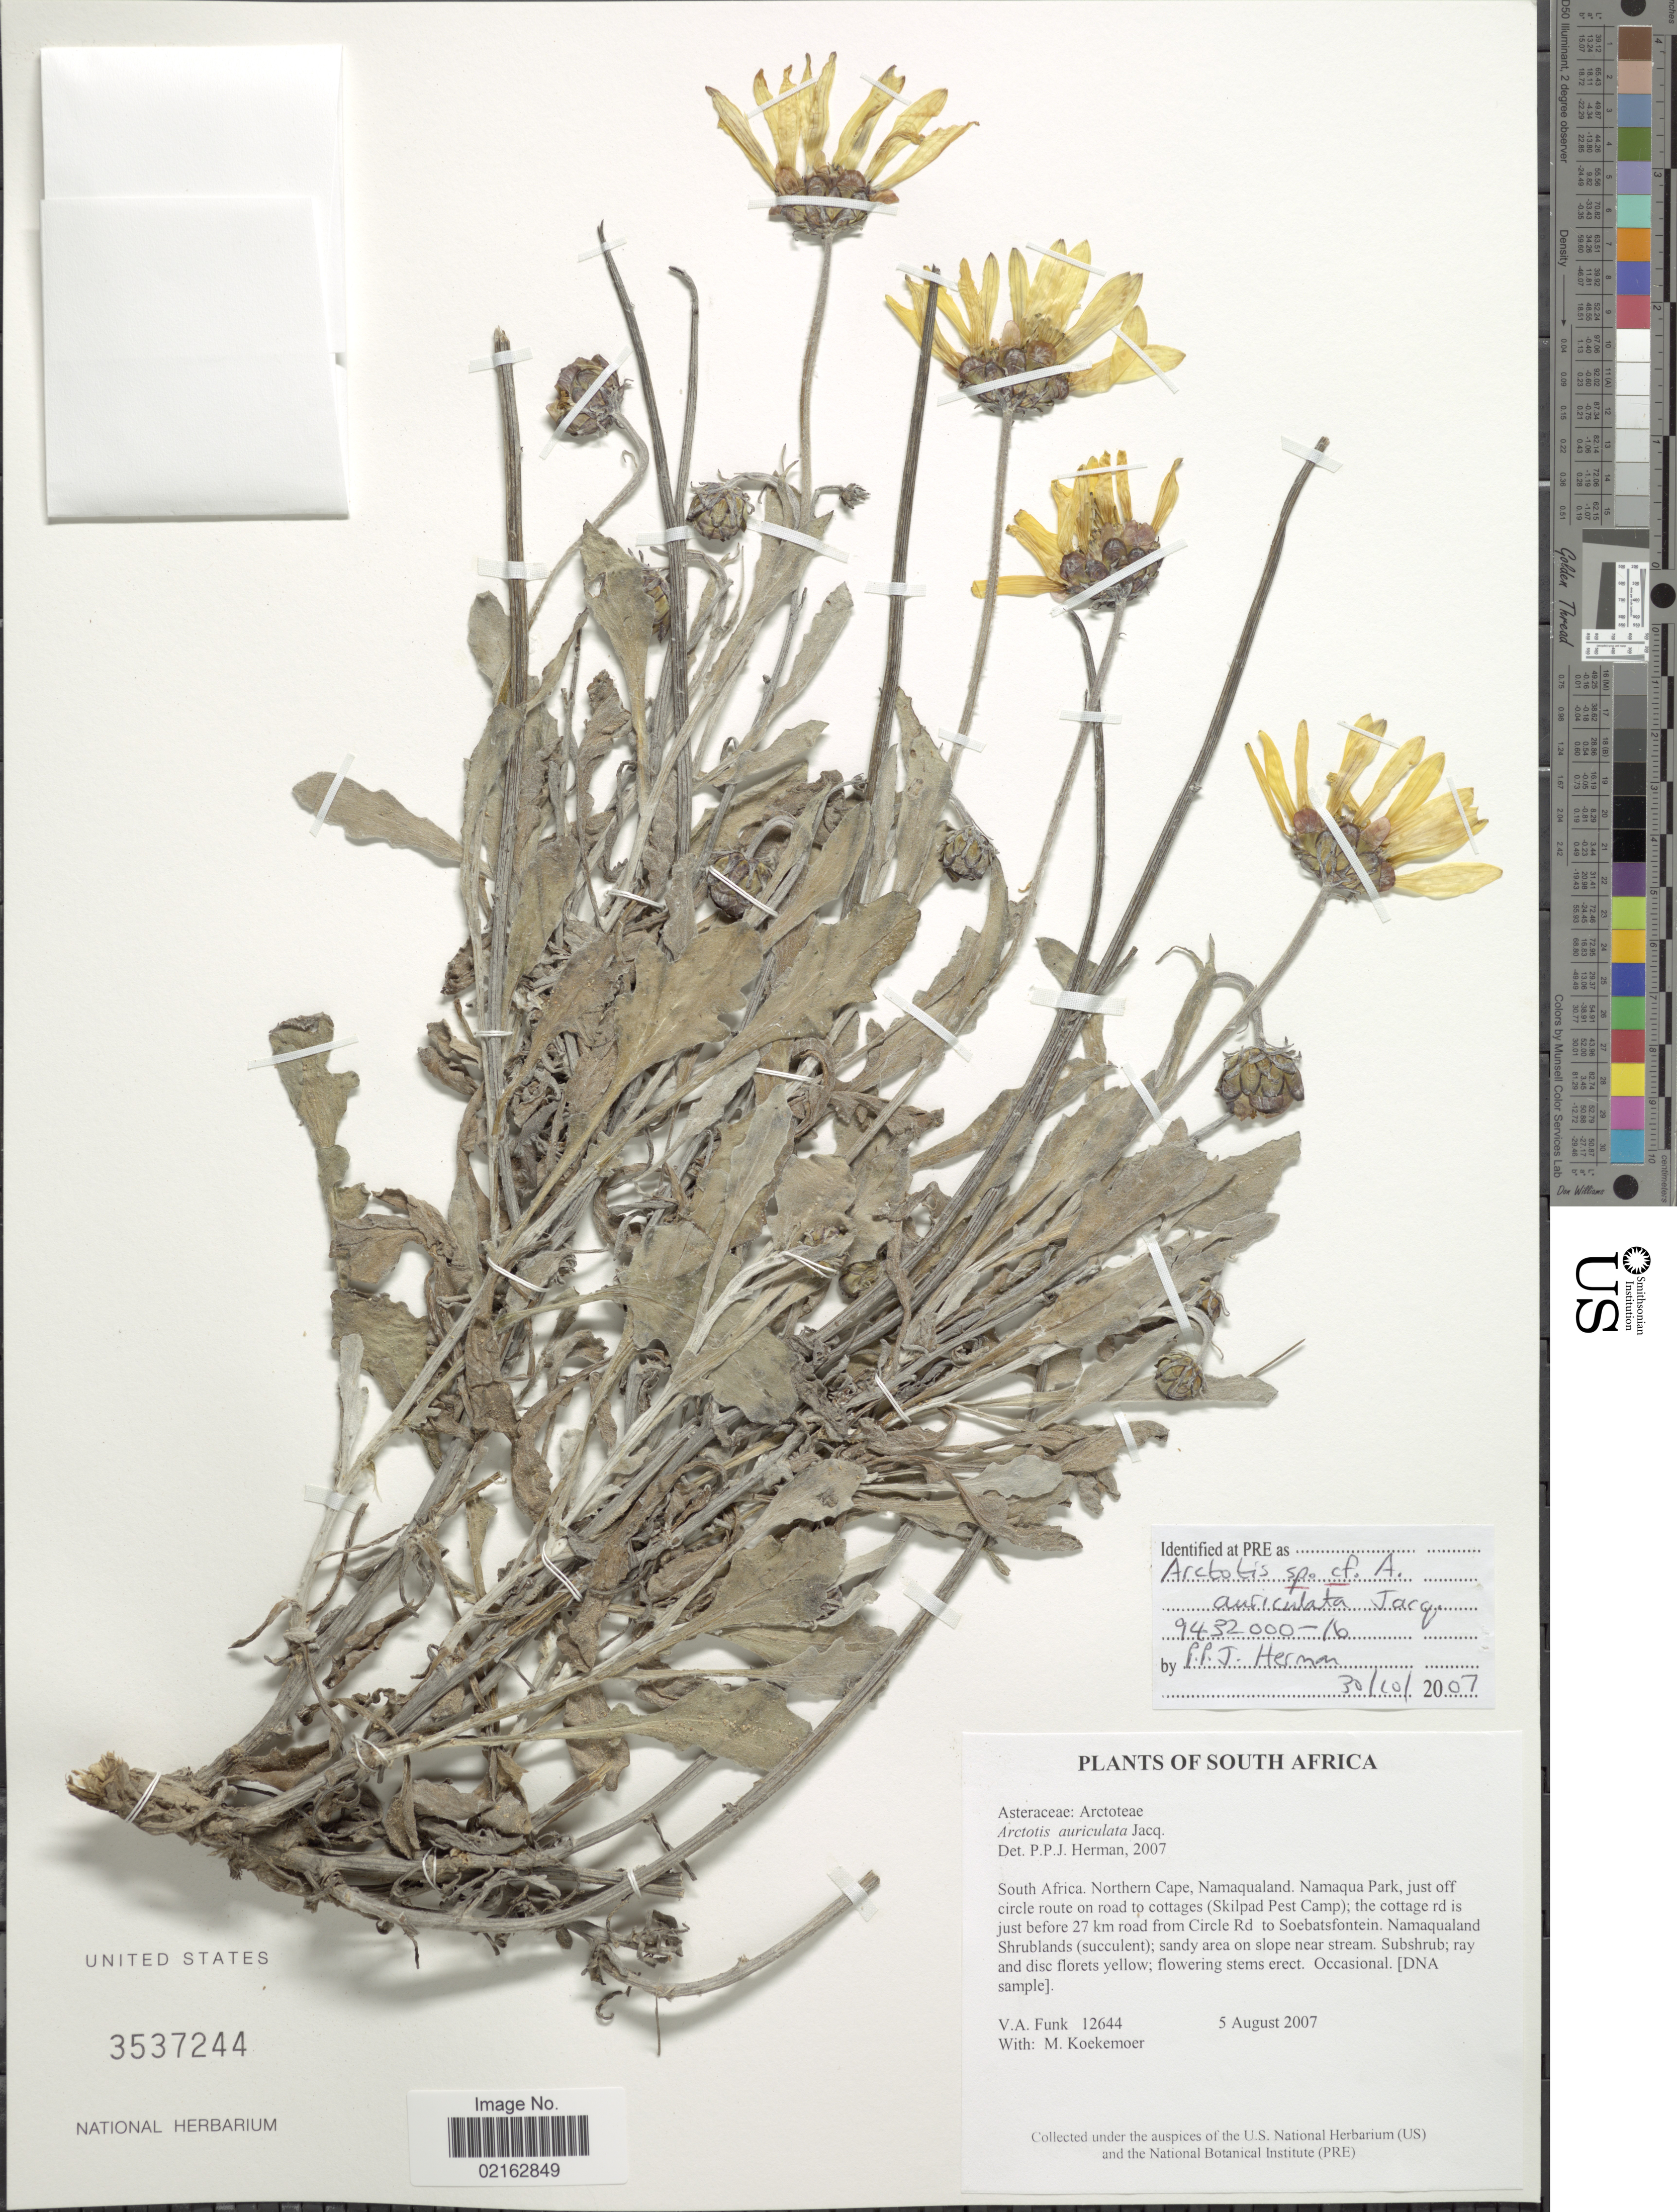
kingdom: Plantae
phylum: Tracheophyta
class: Magnoliopsida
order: Asterales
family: Asteraceae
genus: Arctotis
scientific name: Arctotis auriculata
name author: Jacq.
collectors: V. Funk & M. Koekemoer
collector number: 12644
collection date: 2007-08-05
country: South Africa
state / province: Northern Cape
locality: South Africa. Northern Cape, Namaqualand. Namaqua Park, just off circle route on road to cottages (Skilpad Pest Camp); the cottage rd is just before 27 km road from Circle Rd to Soebatsfontein. Namaqualand Shrublands (succulent)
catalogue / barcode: US 3537244